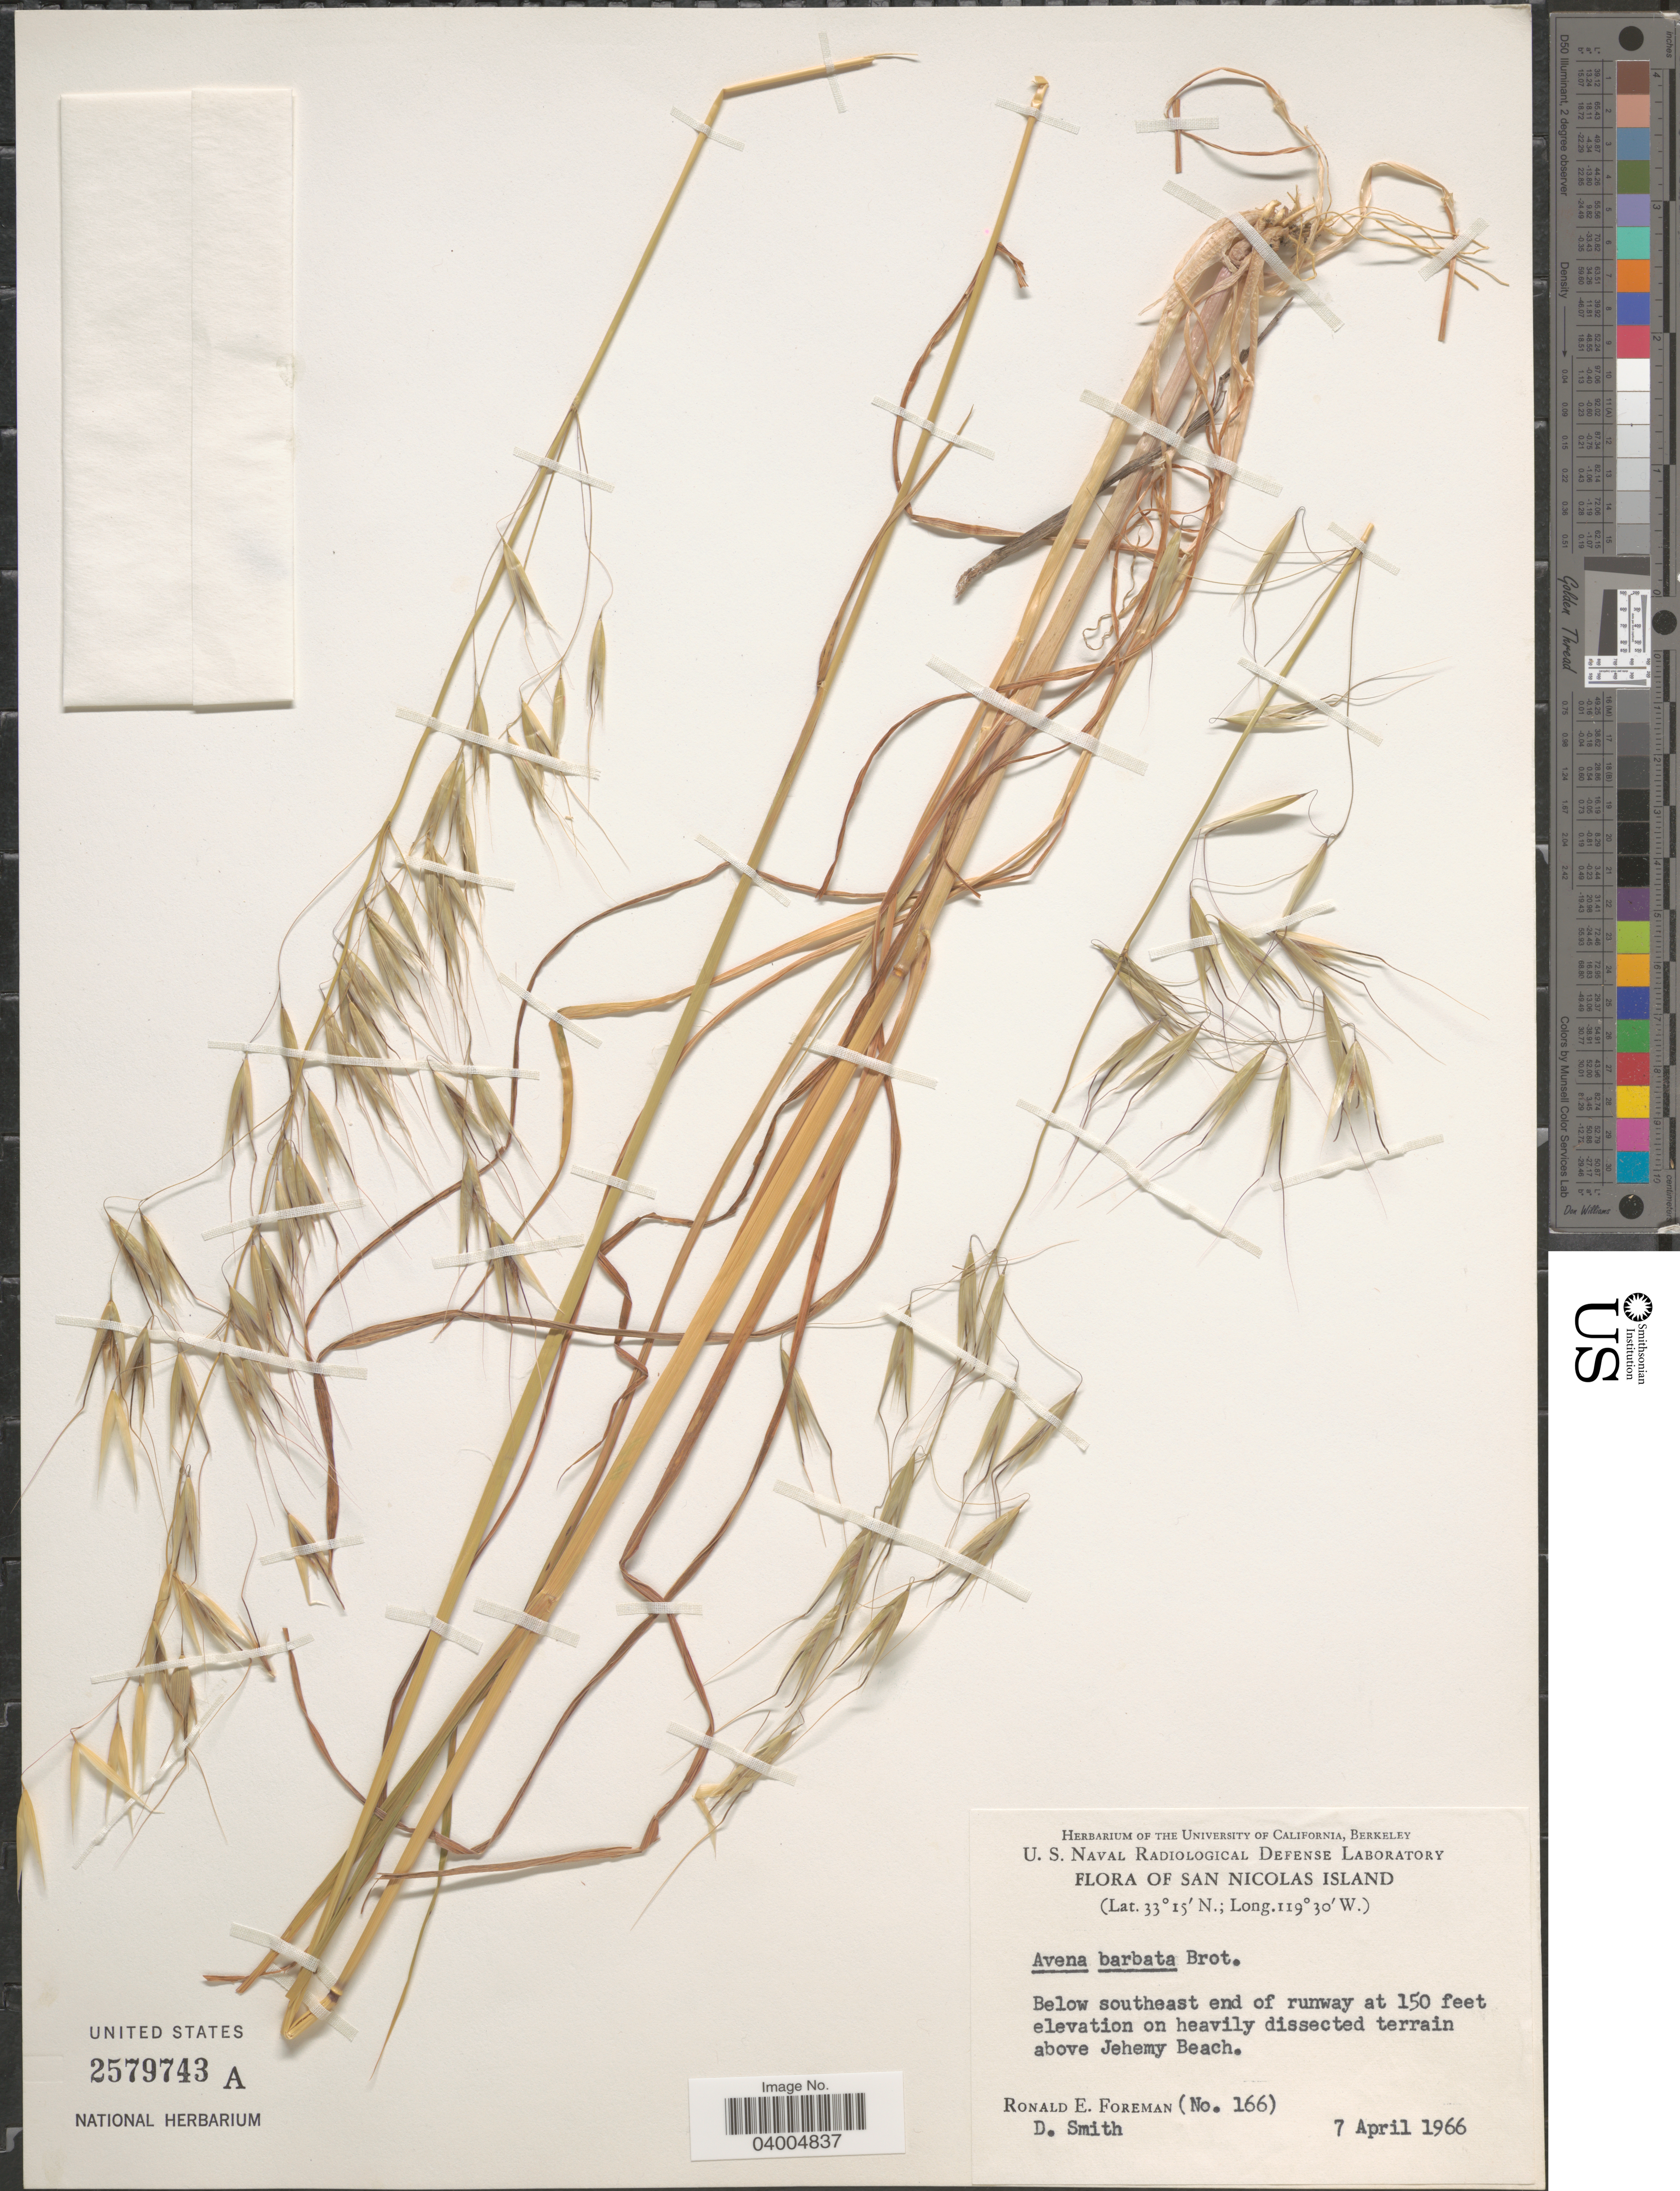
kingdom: Plantae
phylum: Tracheophyta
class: Liliopsida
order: Poales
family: Poaceae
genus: Avena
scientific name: Avena barbata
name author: Pott ex Link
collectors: R. Foreman & D. Smith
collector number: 166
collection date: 1966-04-07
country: United States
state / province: California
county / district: Ventura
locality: San Nicolas Island. Below southeast end of runway on heavily dissected terrain above Jehemy Beach.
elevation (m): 46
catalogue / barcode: US 2579743A